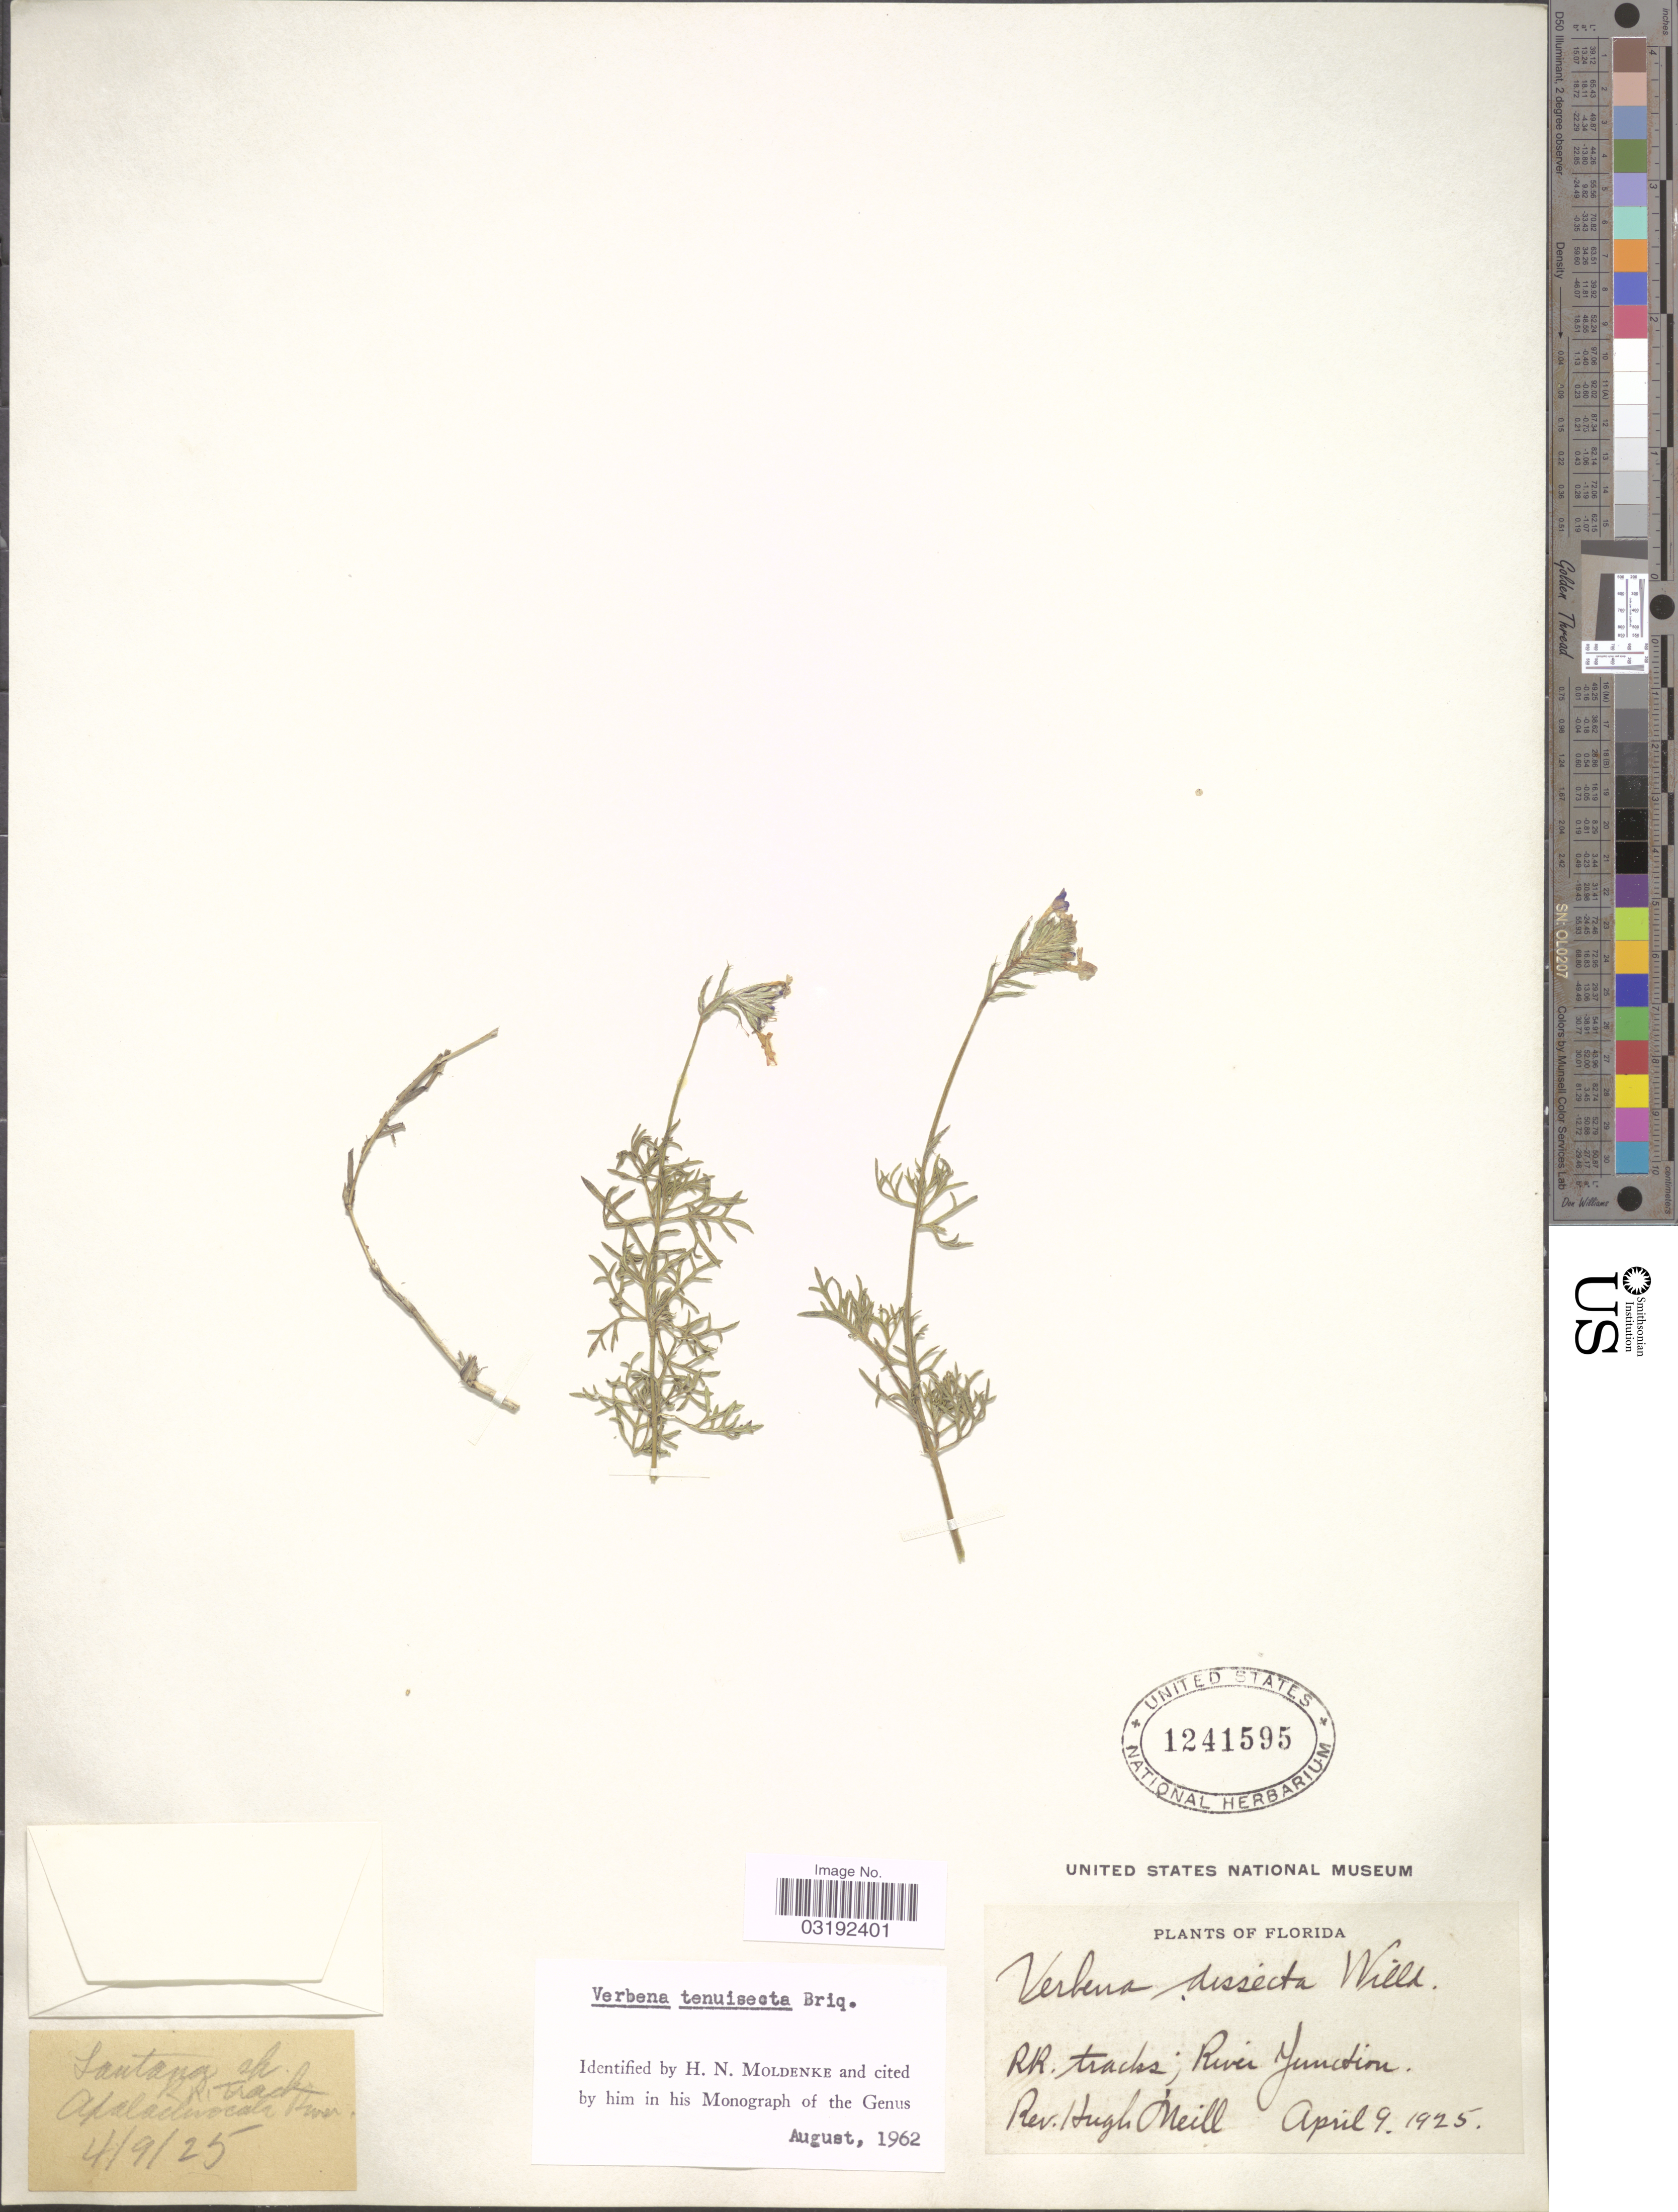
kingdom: Plantae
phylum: Tracheophyta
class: Magnoliopsida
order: Lamiales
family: Verbenaceae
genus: Verbena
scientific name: Verbena tenuisecta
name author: Briq.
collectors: H. O'Neill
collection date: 1925-04-09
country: United States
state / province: Florida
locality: RR. tracks; River Junction.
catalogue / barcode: US 1241595